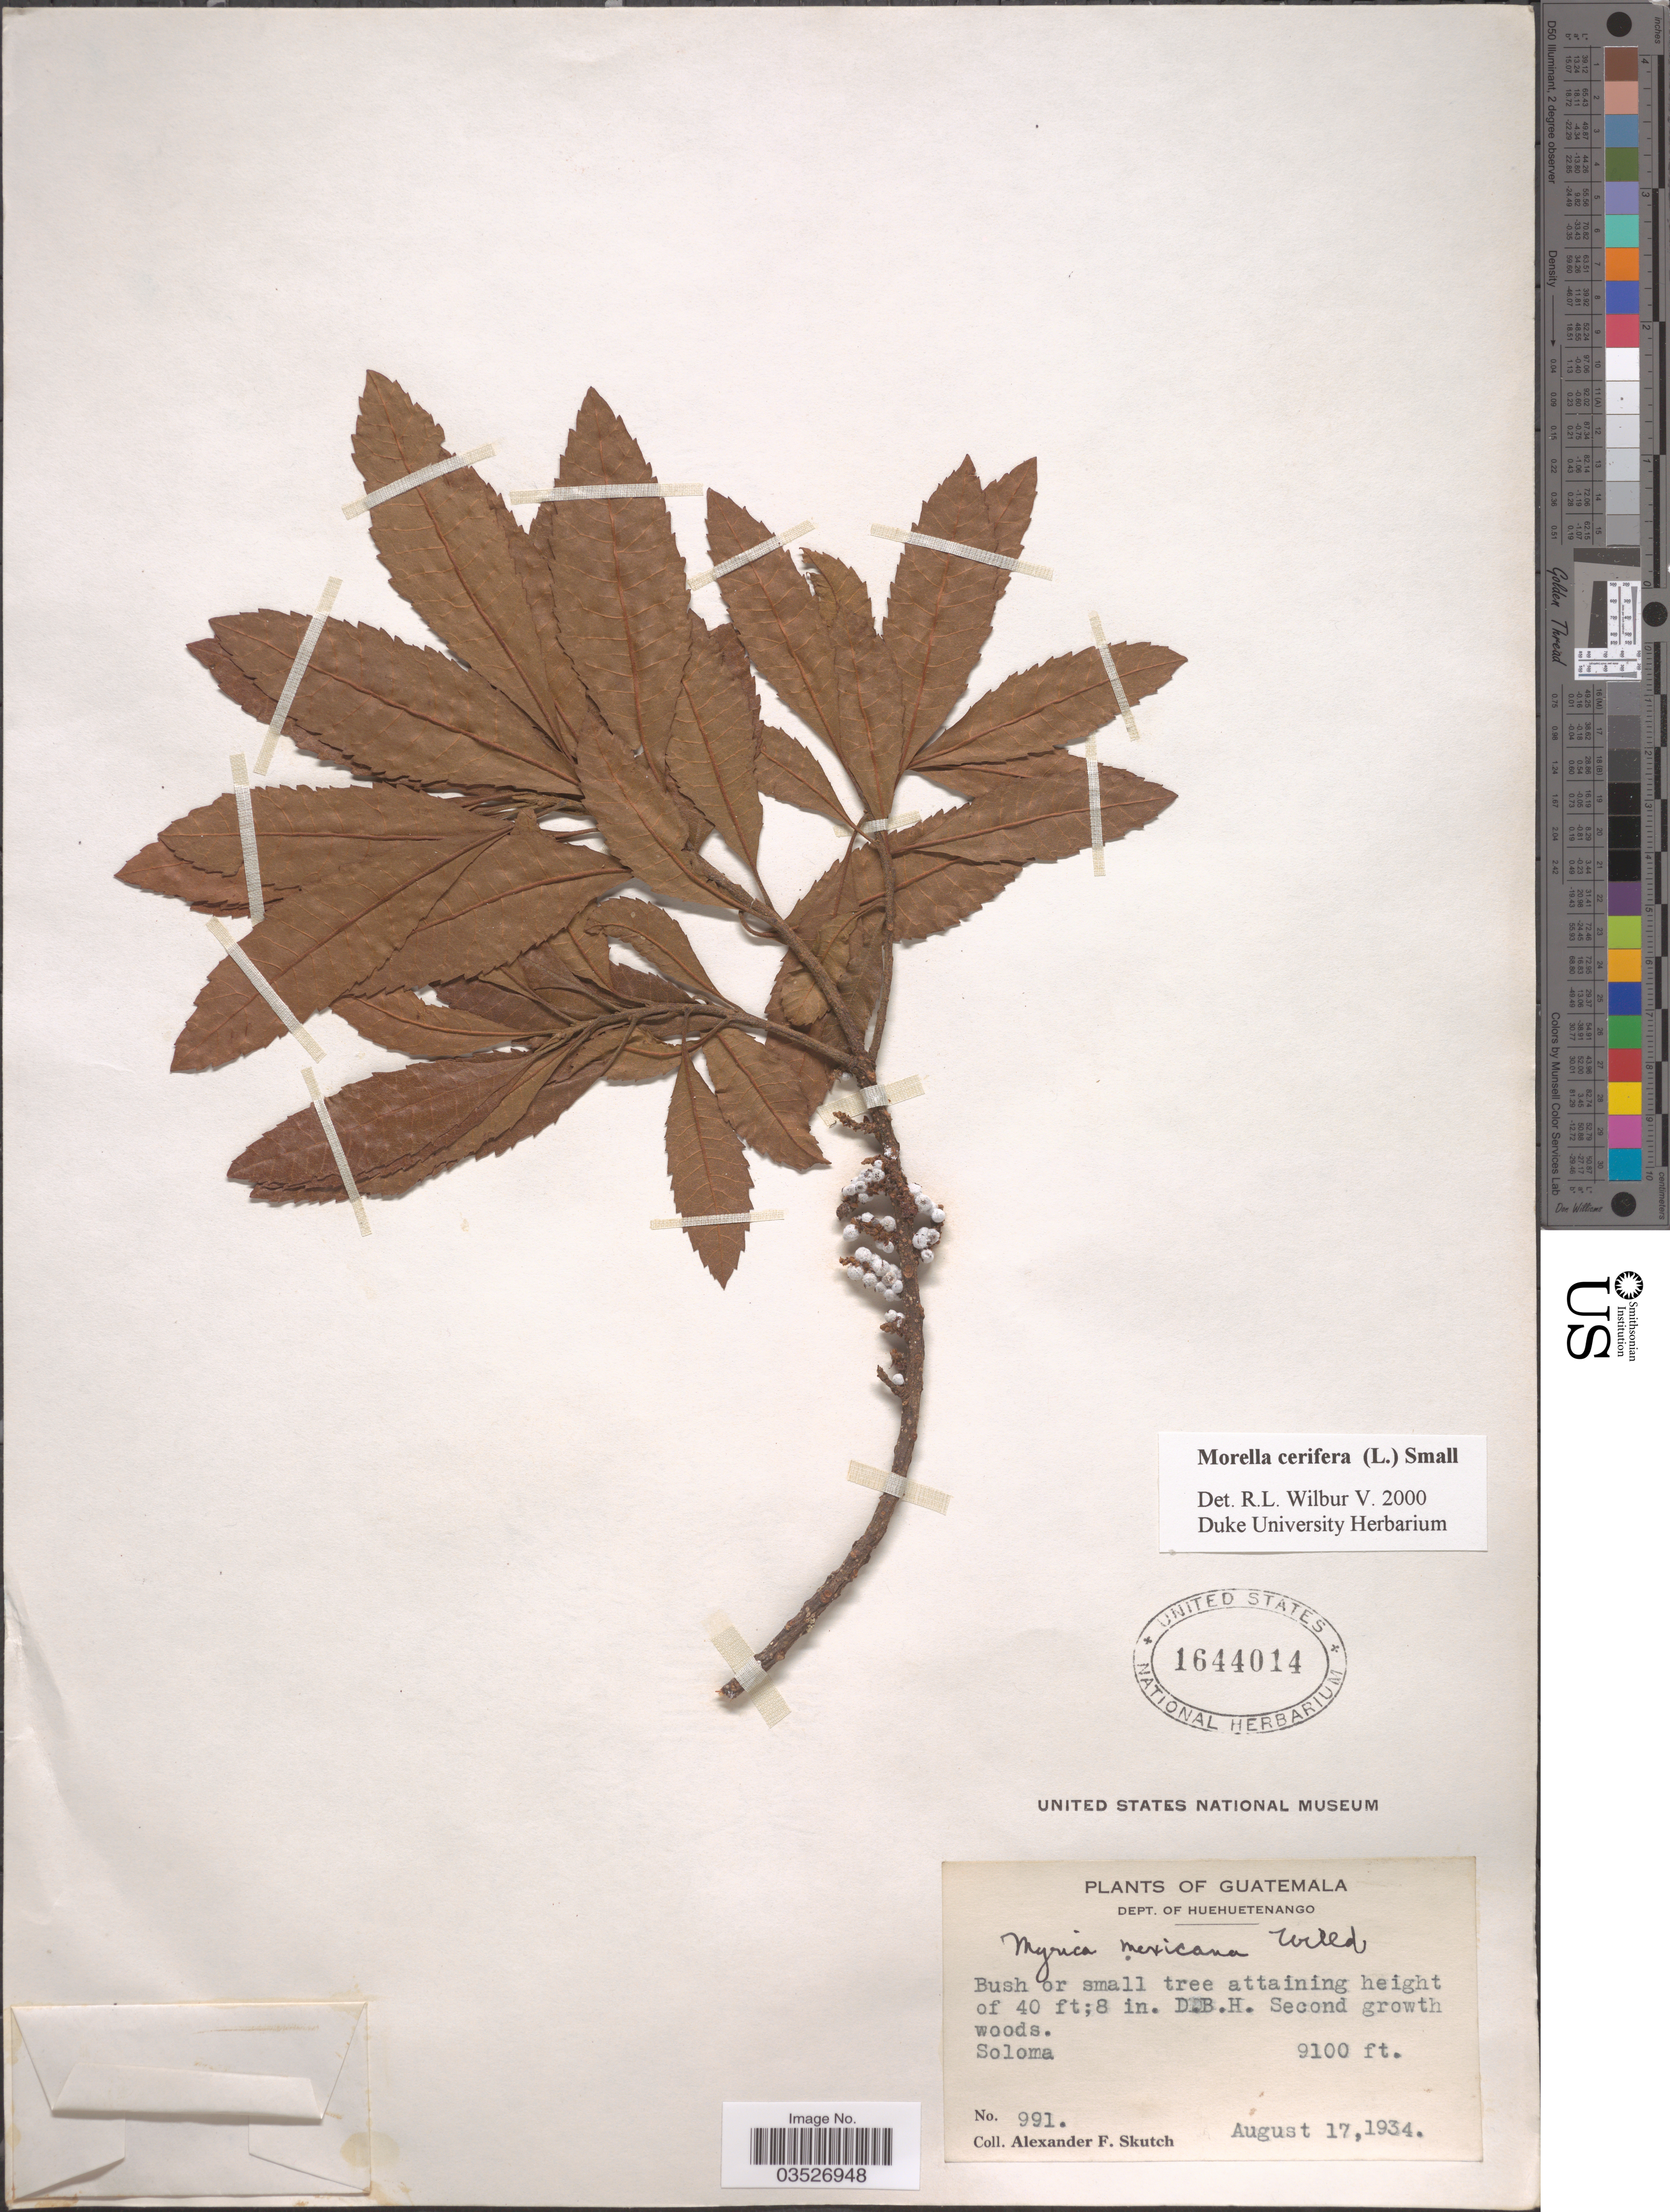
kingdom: Plantae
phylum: Tracheophyta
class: Magnoliopsida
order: Fagales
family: Myricaceae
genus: Morella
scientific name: Morella cerifera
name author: (L.) Small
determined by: Wilbur, R. L.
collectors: A. F. Skutch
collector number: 991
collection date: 1934-08-17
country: Guatemala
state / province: Huehuetenango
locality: Dept. of Huehuetenango. Soloma.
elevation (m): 2774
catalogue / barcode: US 1644014